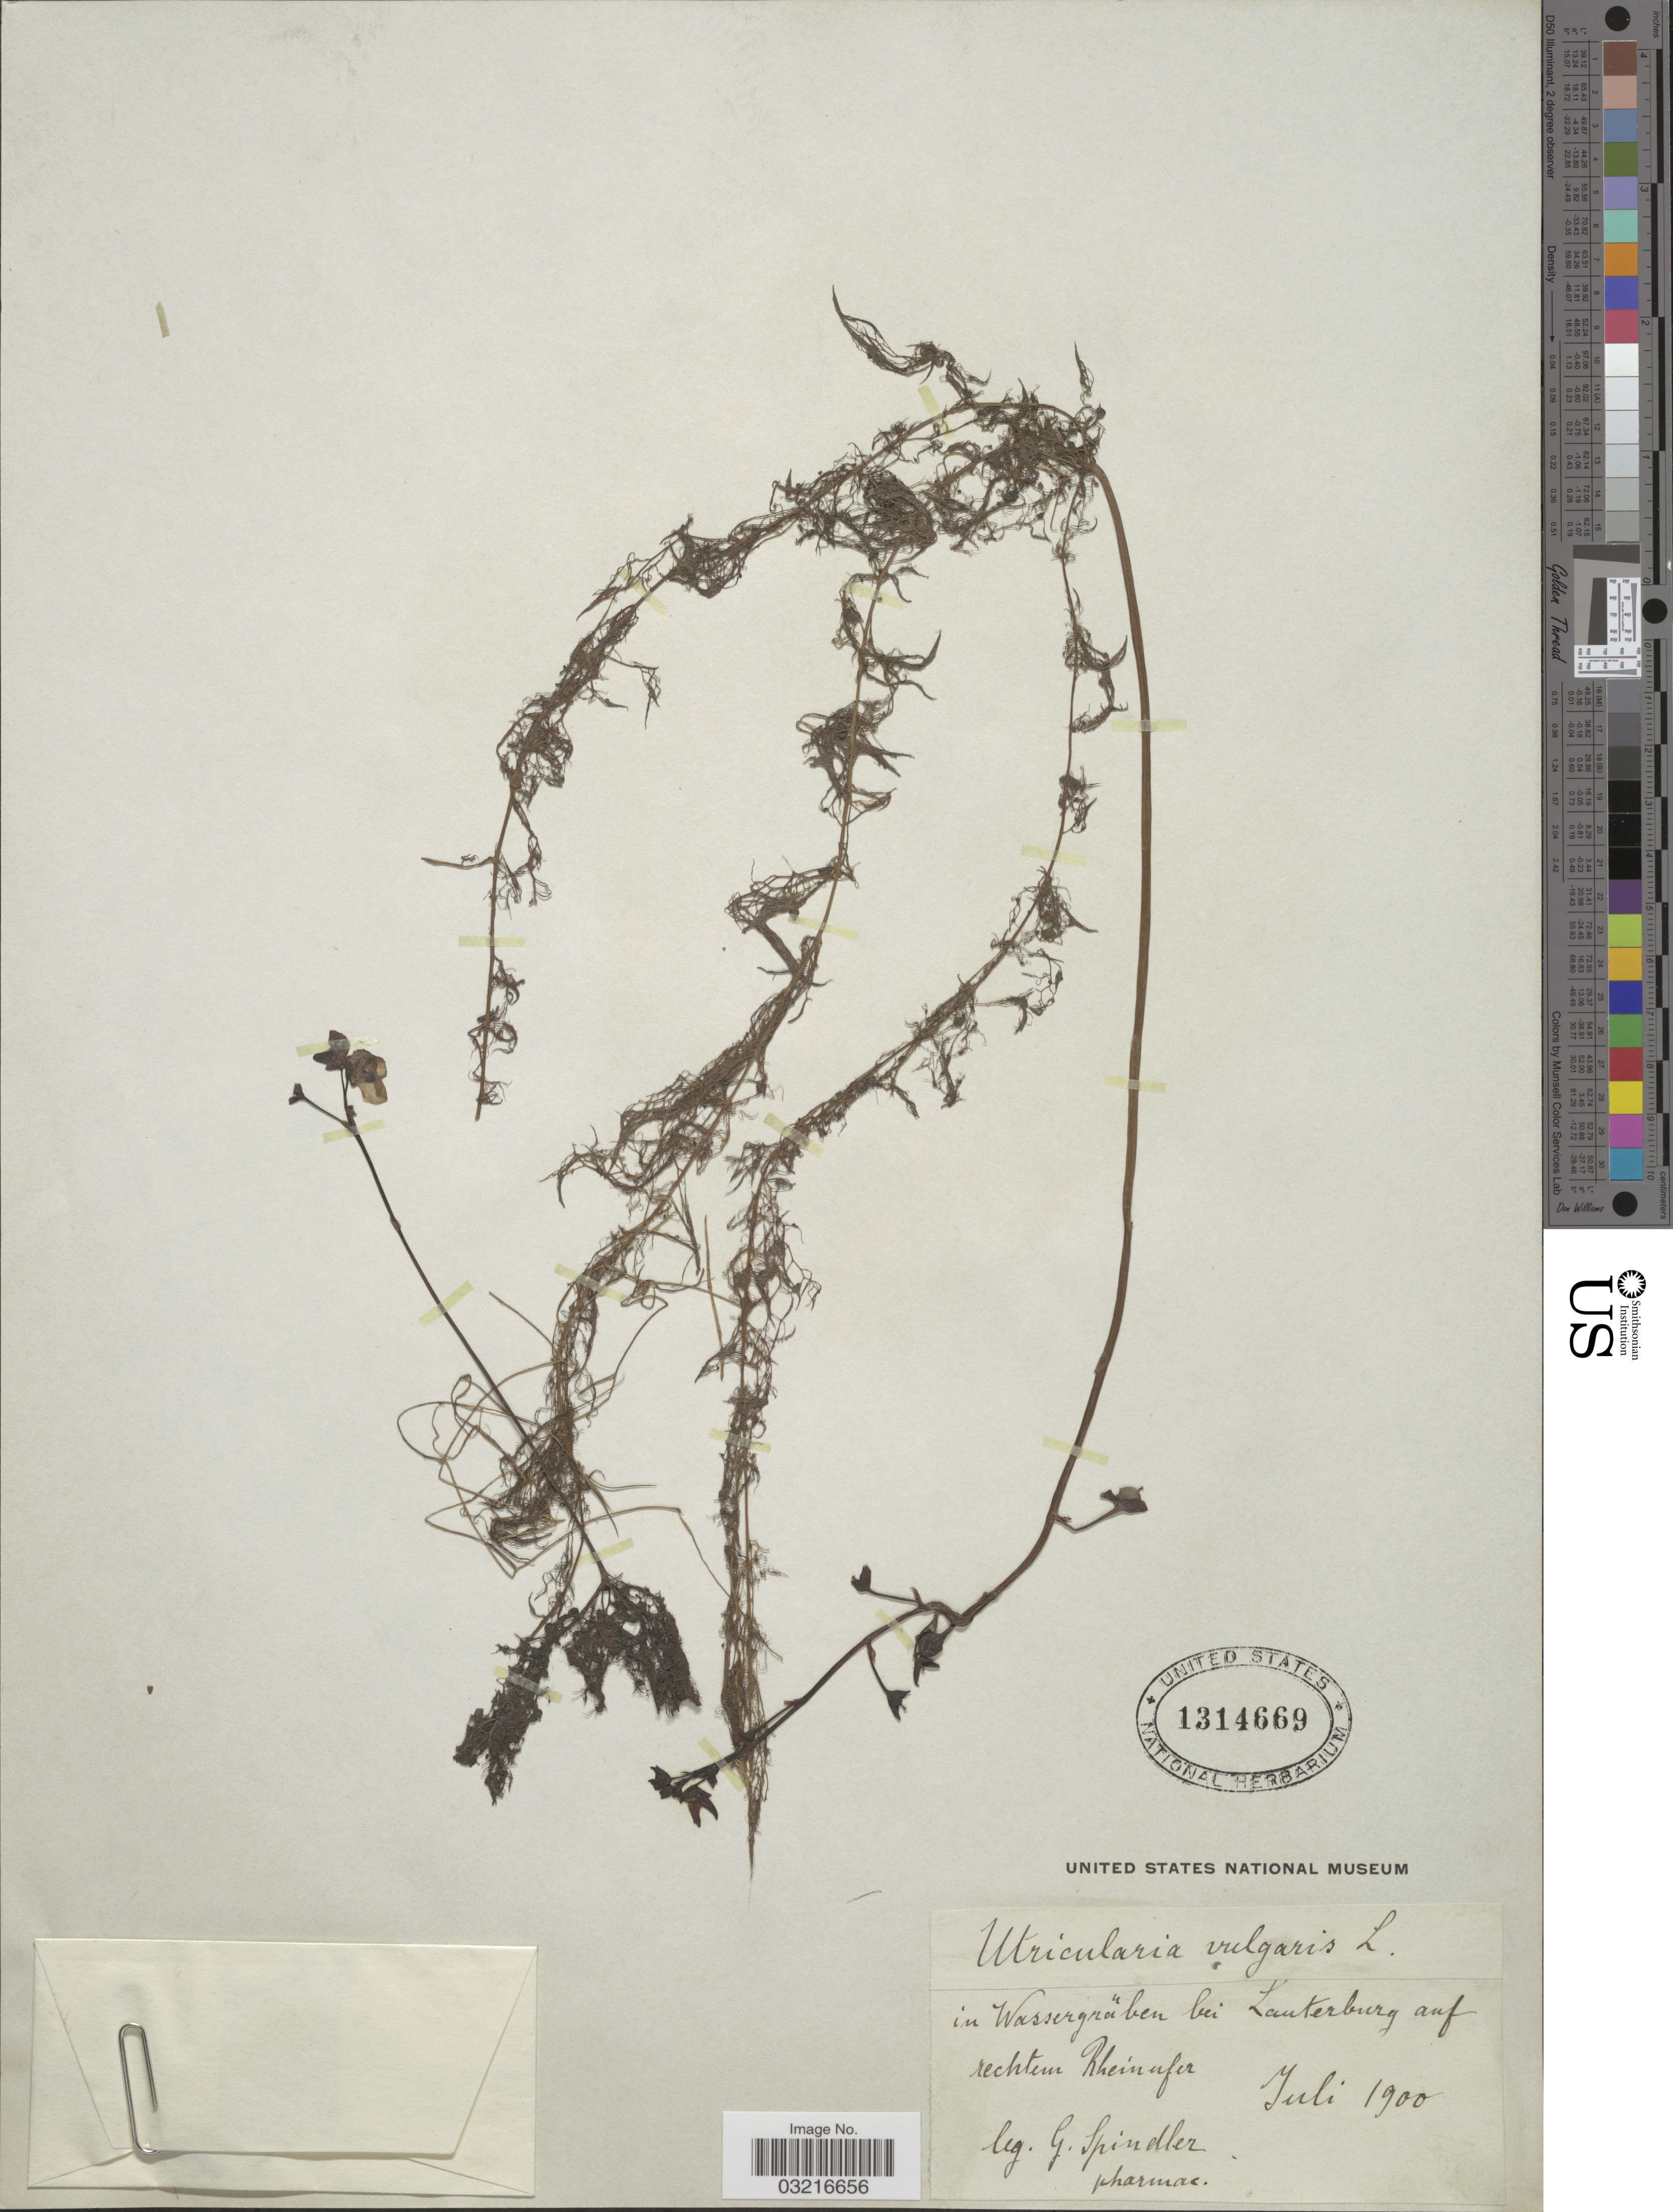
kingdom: Plantae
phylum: Tracheophyta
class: Magnoliopsida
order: Lamiales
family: Lentibulariaceae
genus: Utricularia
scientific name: Utricularia vulgaris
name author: L.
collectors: G. Spindler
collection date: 1900-07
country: France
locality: In Wassergräben bei Lauterburg auf rechtem Rheinufer.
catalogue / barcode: US 1314669